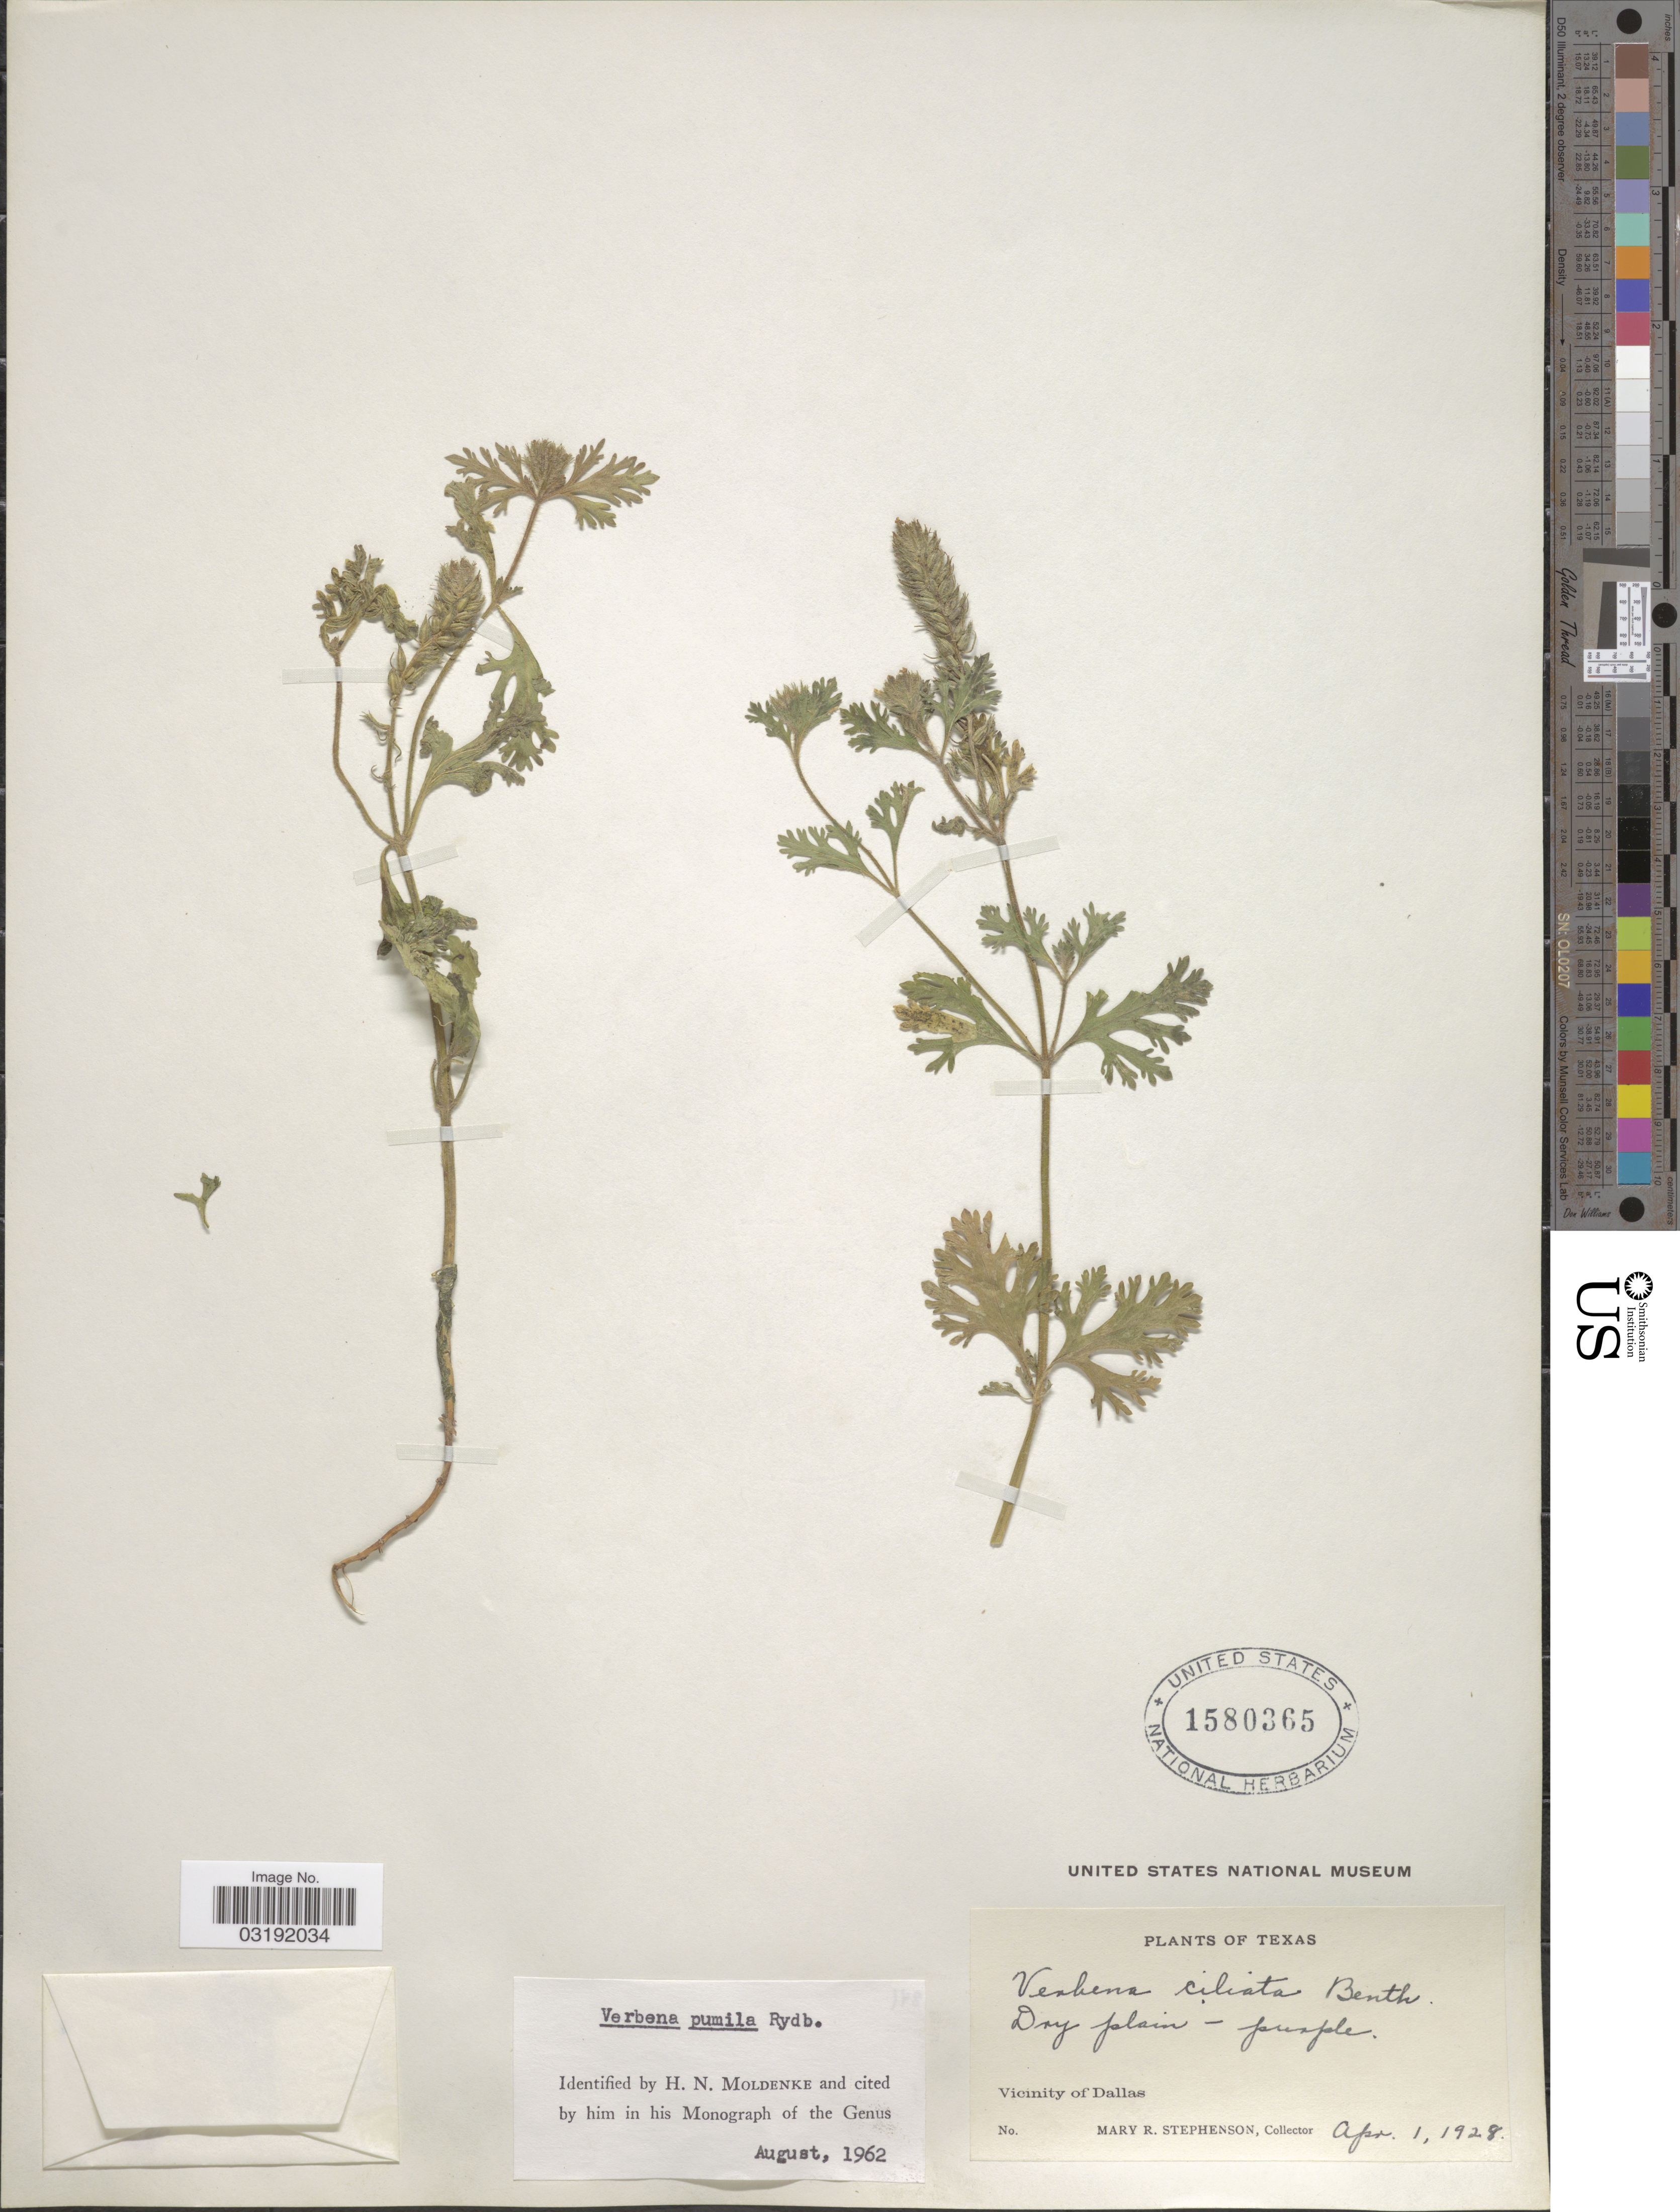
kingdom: Plantae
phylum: Tracheophyta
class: Magnoliopsida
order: Lamiales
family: Verbenaceae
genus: Verbena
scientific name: Verbena pumila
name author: Rydb.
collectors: M. Stephenson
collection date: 1928-04-01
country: United States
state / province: Texas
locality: Vicinity of Dallas.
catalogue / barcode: US 1580365